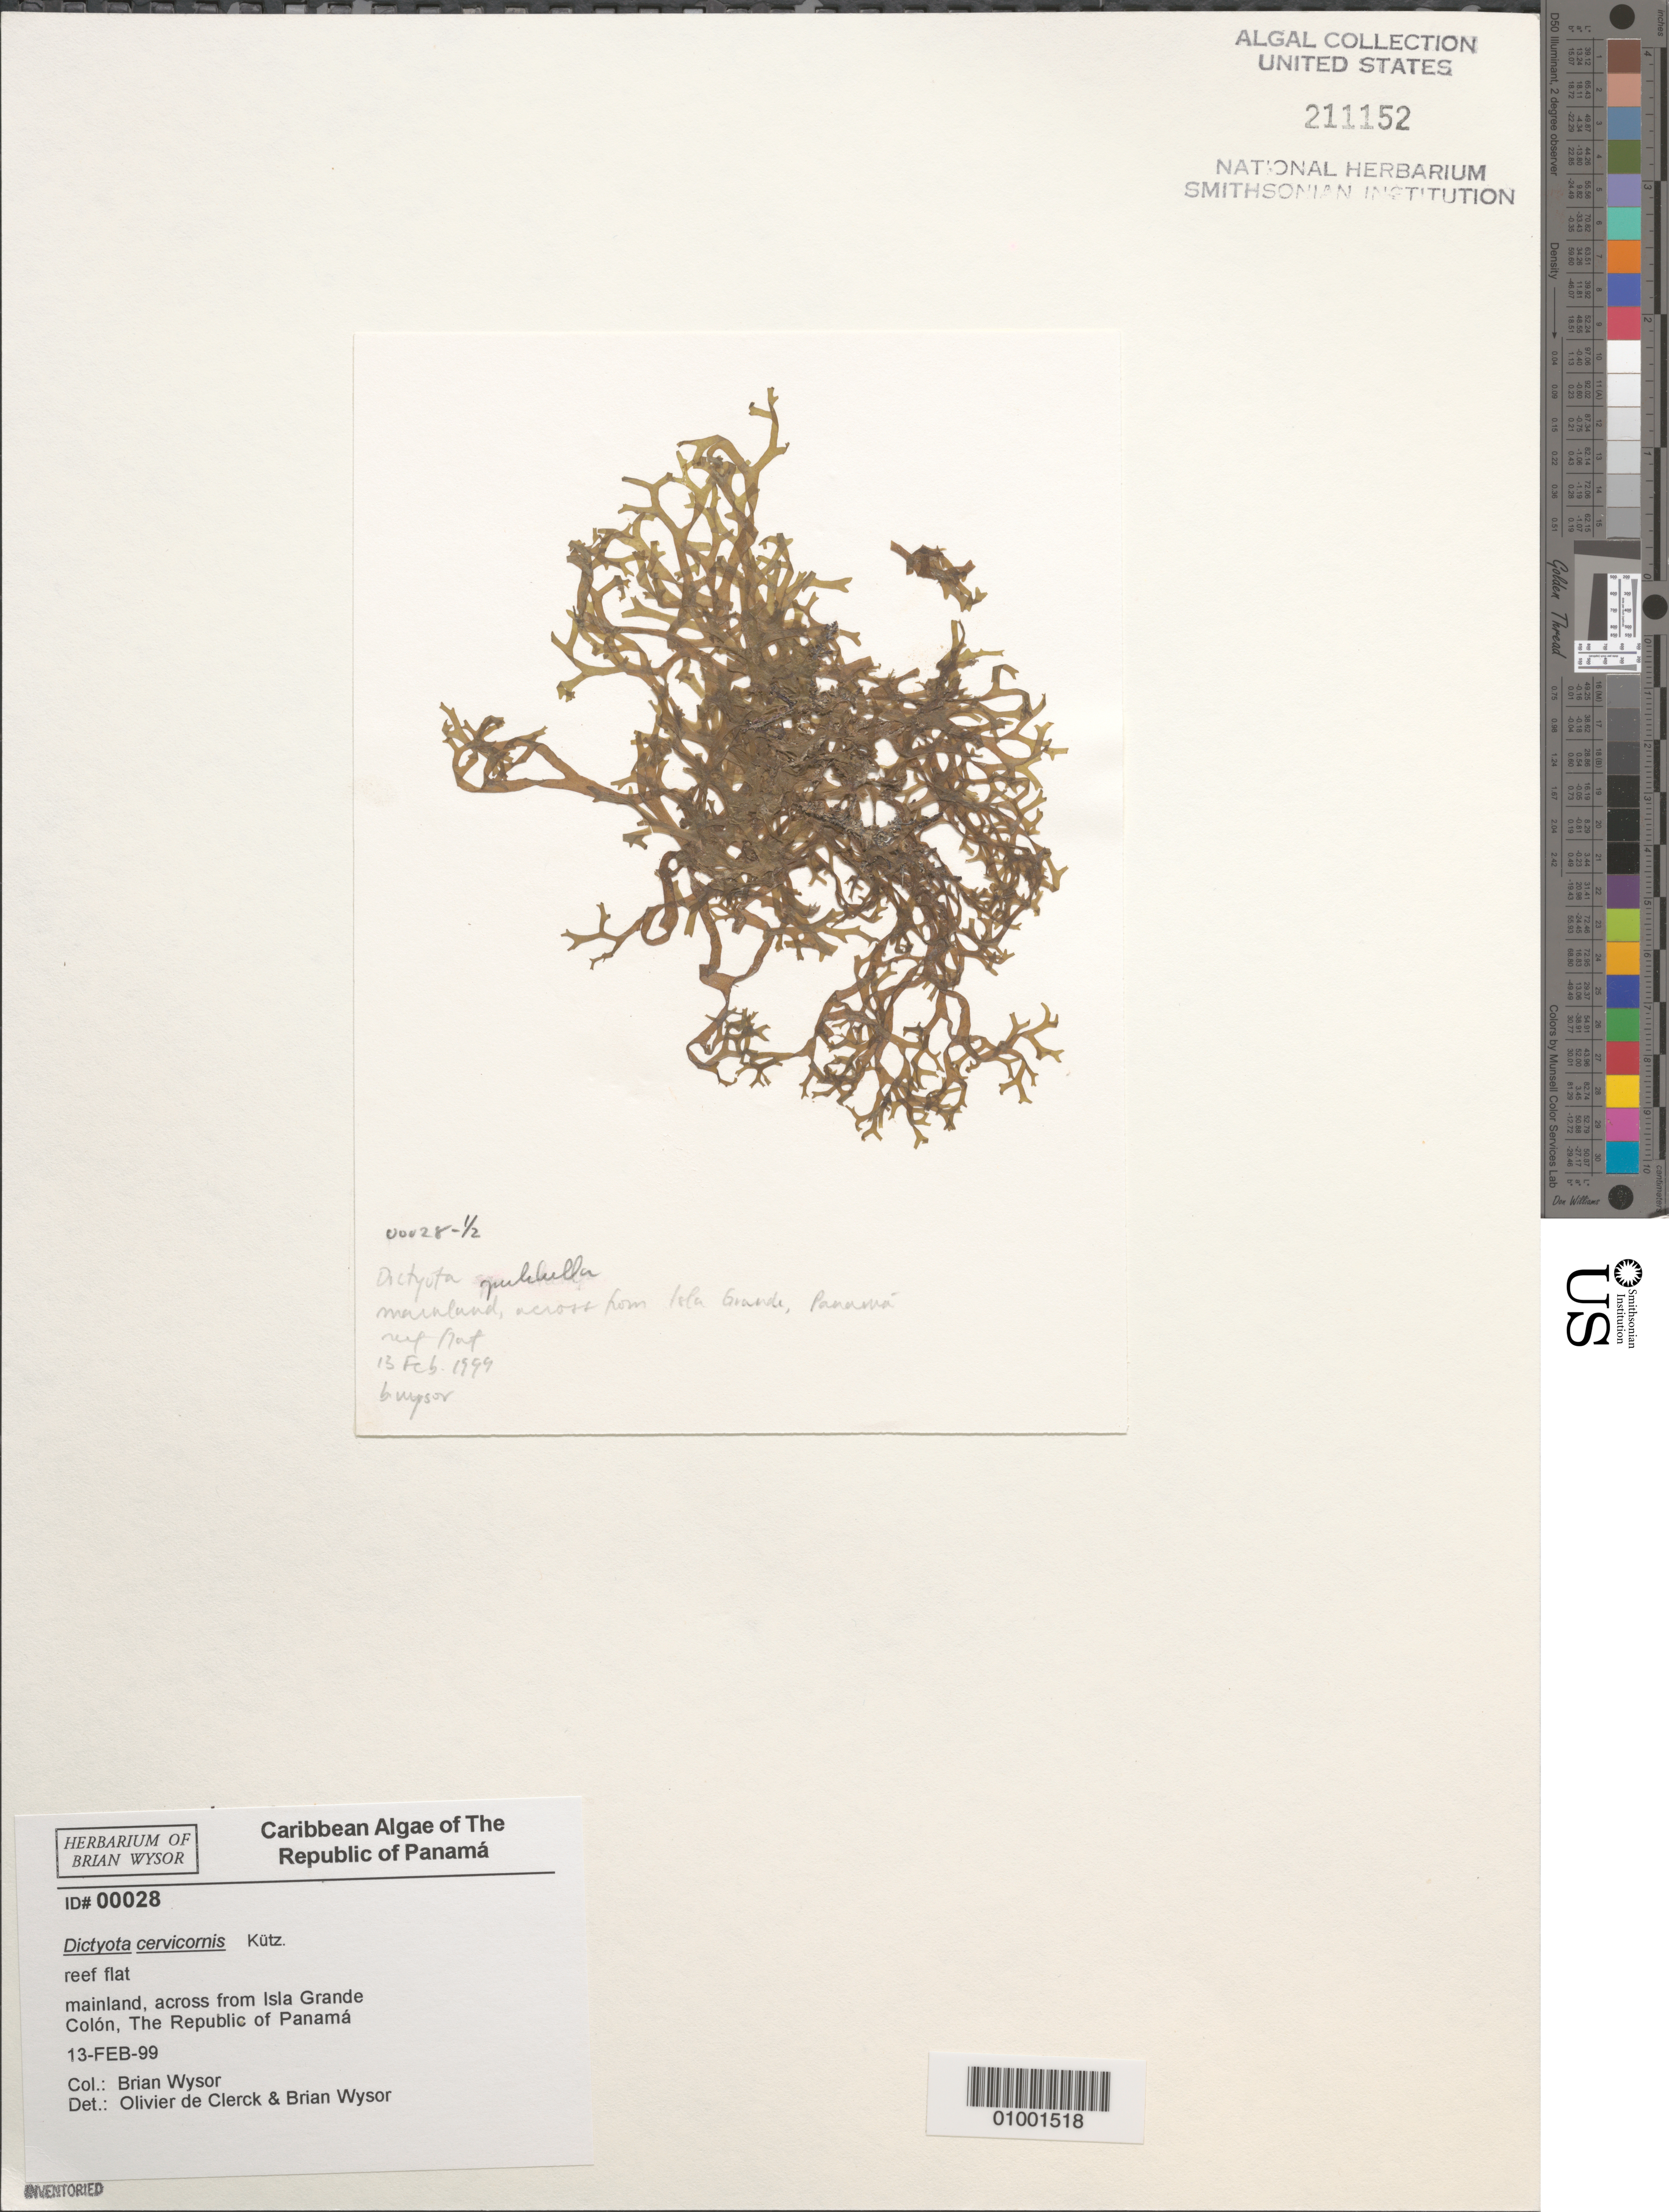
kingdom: Chromista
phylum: Ochrophyta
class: Phaeophyceae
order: Dictyotales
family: Dictyotaceae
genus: Dictyota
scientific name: Dictyota cervicornis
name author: Kütz.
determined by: de Clerck, O.; Wysor, B.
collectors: B. Wysor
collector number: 00028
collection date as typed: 13 Feb 1999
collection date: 1999-02-13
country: Panama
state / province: Colón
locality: Mainland, across from Isla Grande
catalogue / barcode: US 211152